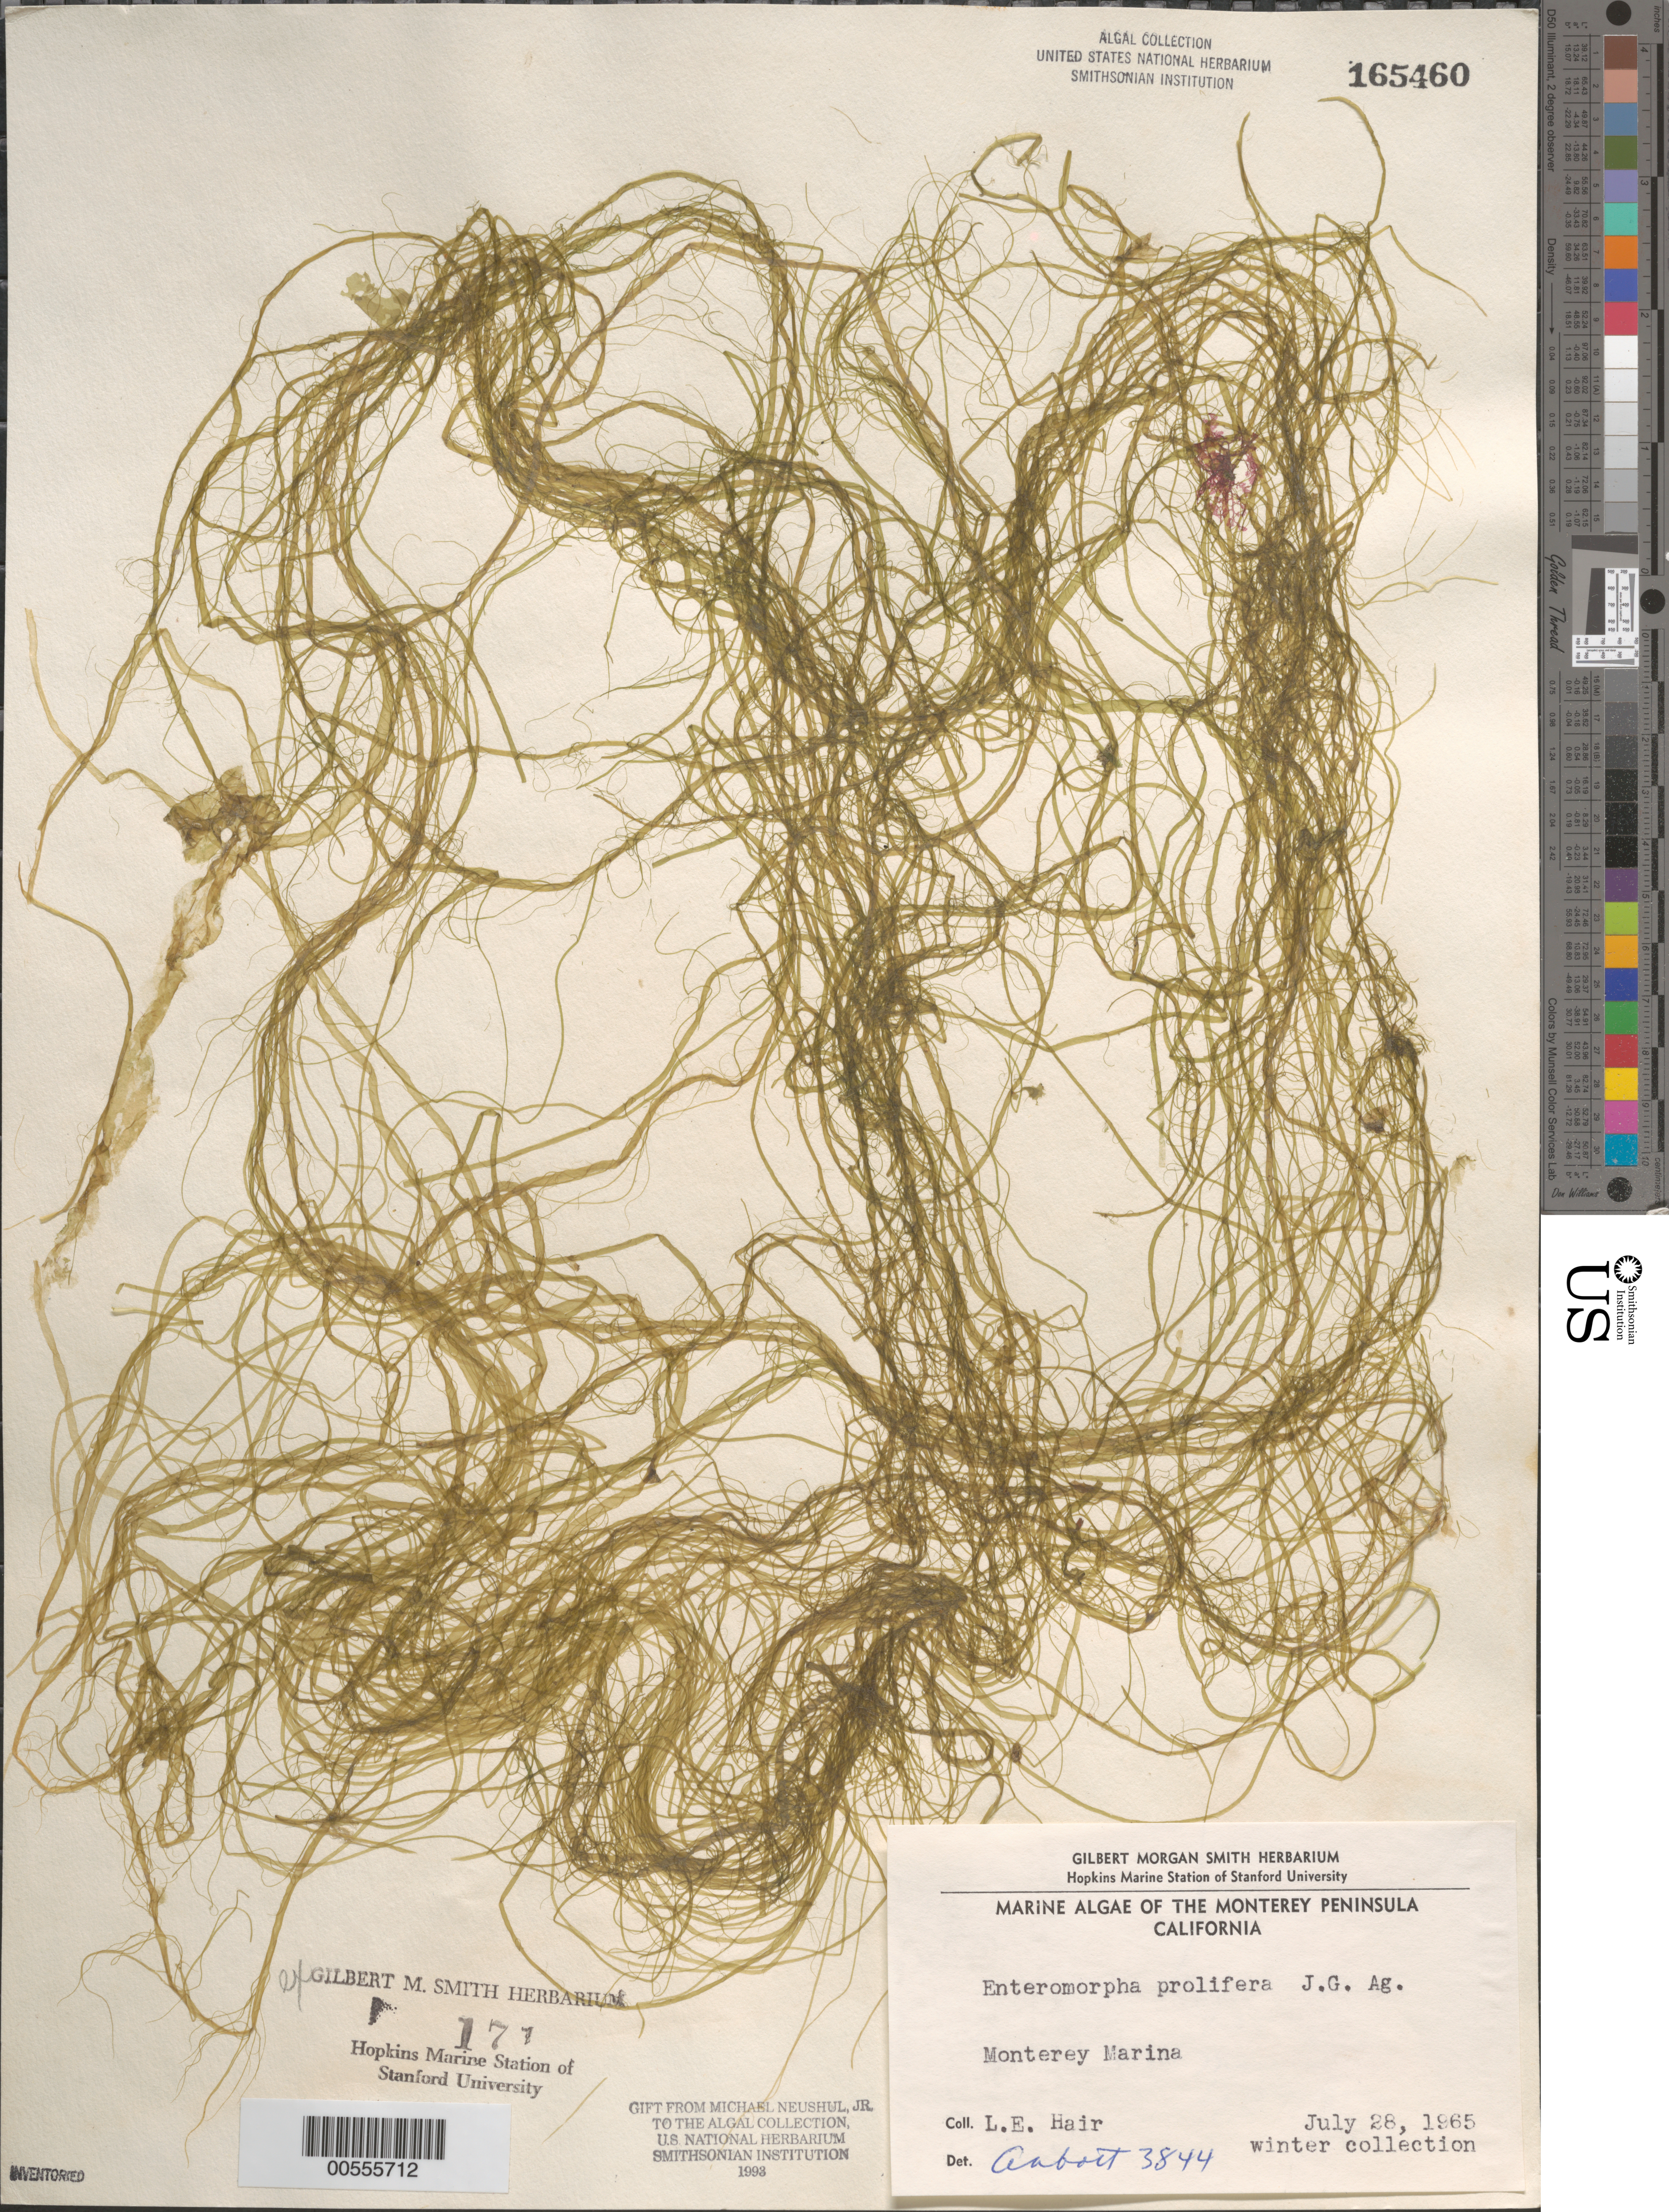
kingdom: Plantae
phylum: Chlorophyta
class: Ulvophyceae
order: Ulvales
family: Ulvaceae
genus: Ulva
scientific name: Ulva prolifera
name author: O.F. Müller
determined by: Algae name updating Project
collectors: L. Hair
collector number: IAA 3844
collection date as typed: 28 Jul 1965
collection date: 1965-07-28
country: United States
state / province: California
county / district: Monterey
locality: Monterey Marina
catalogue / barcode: US 165460